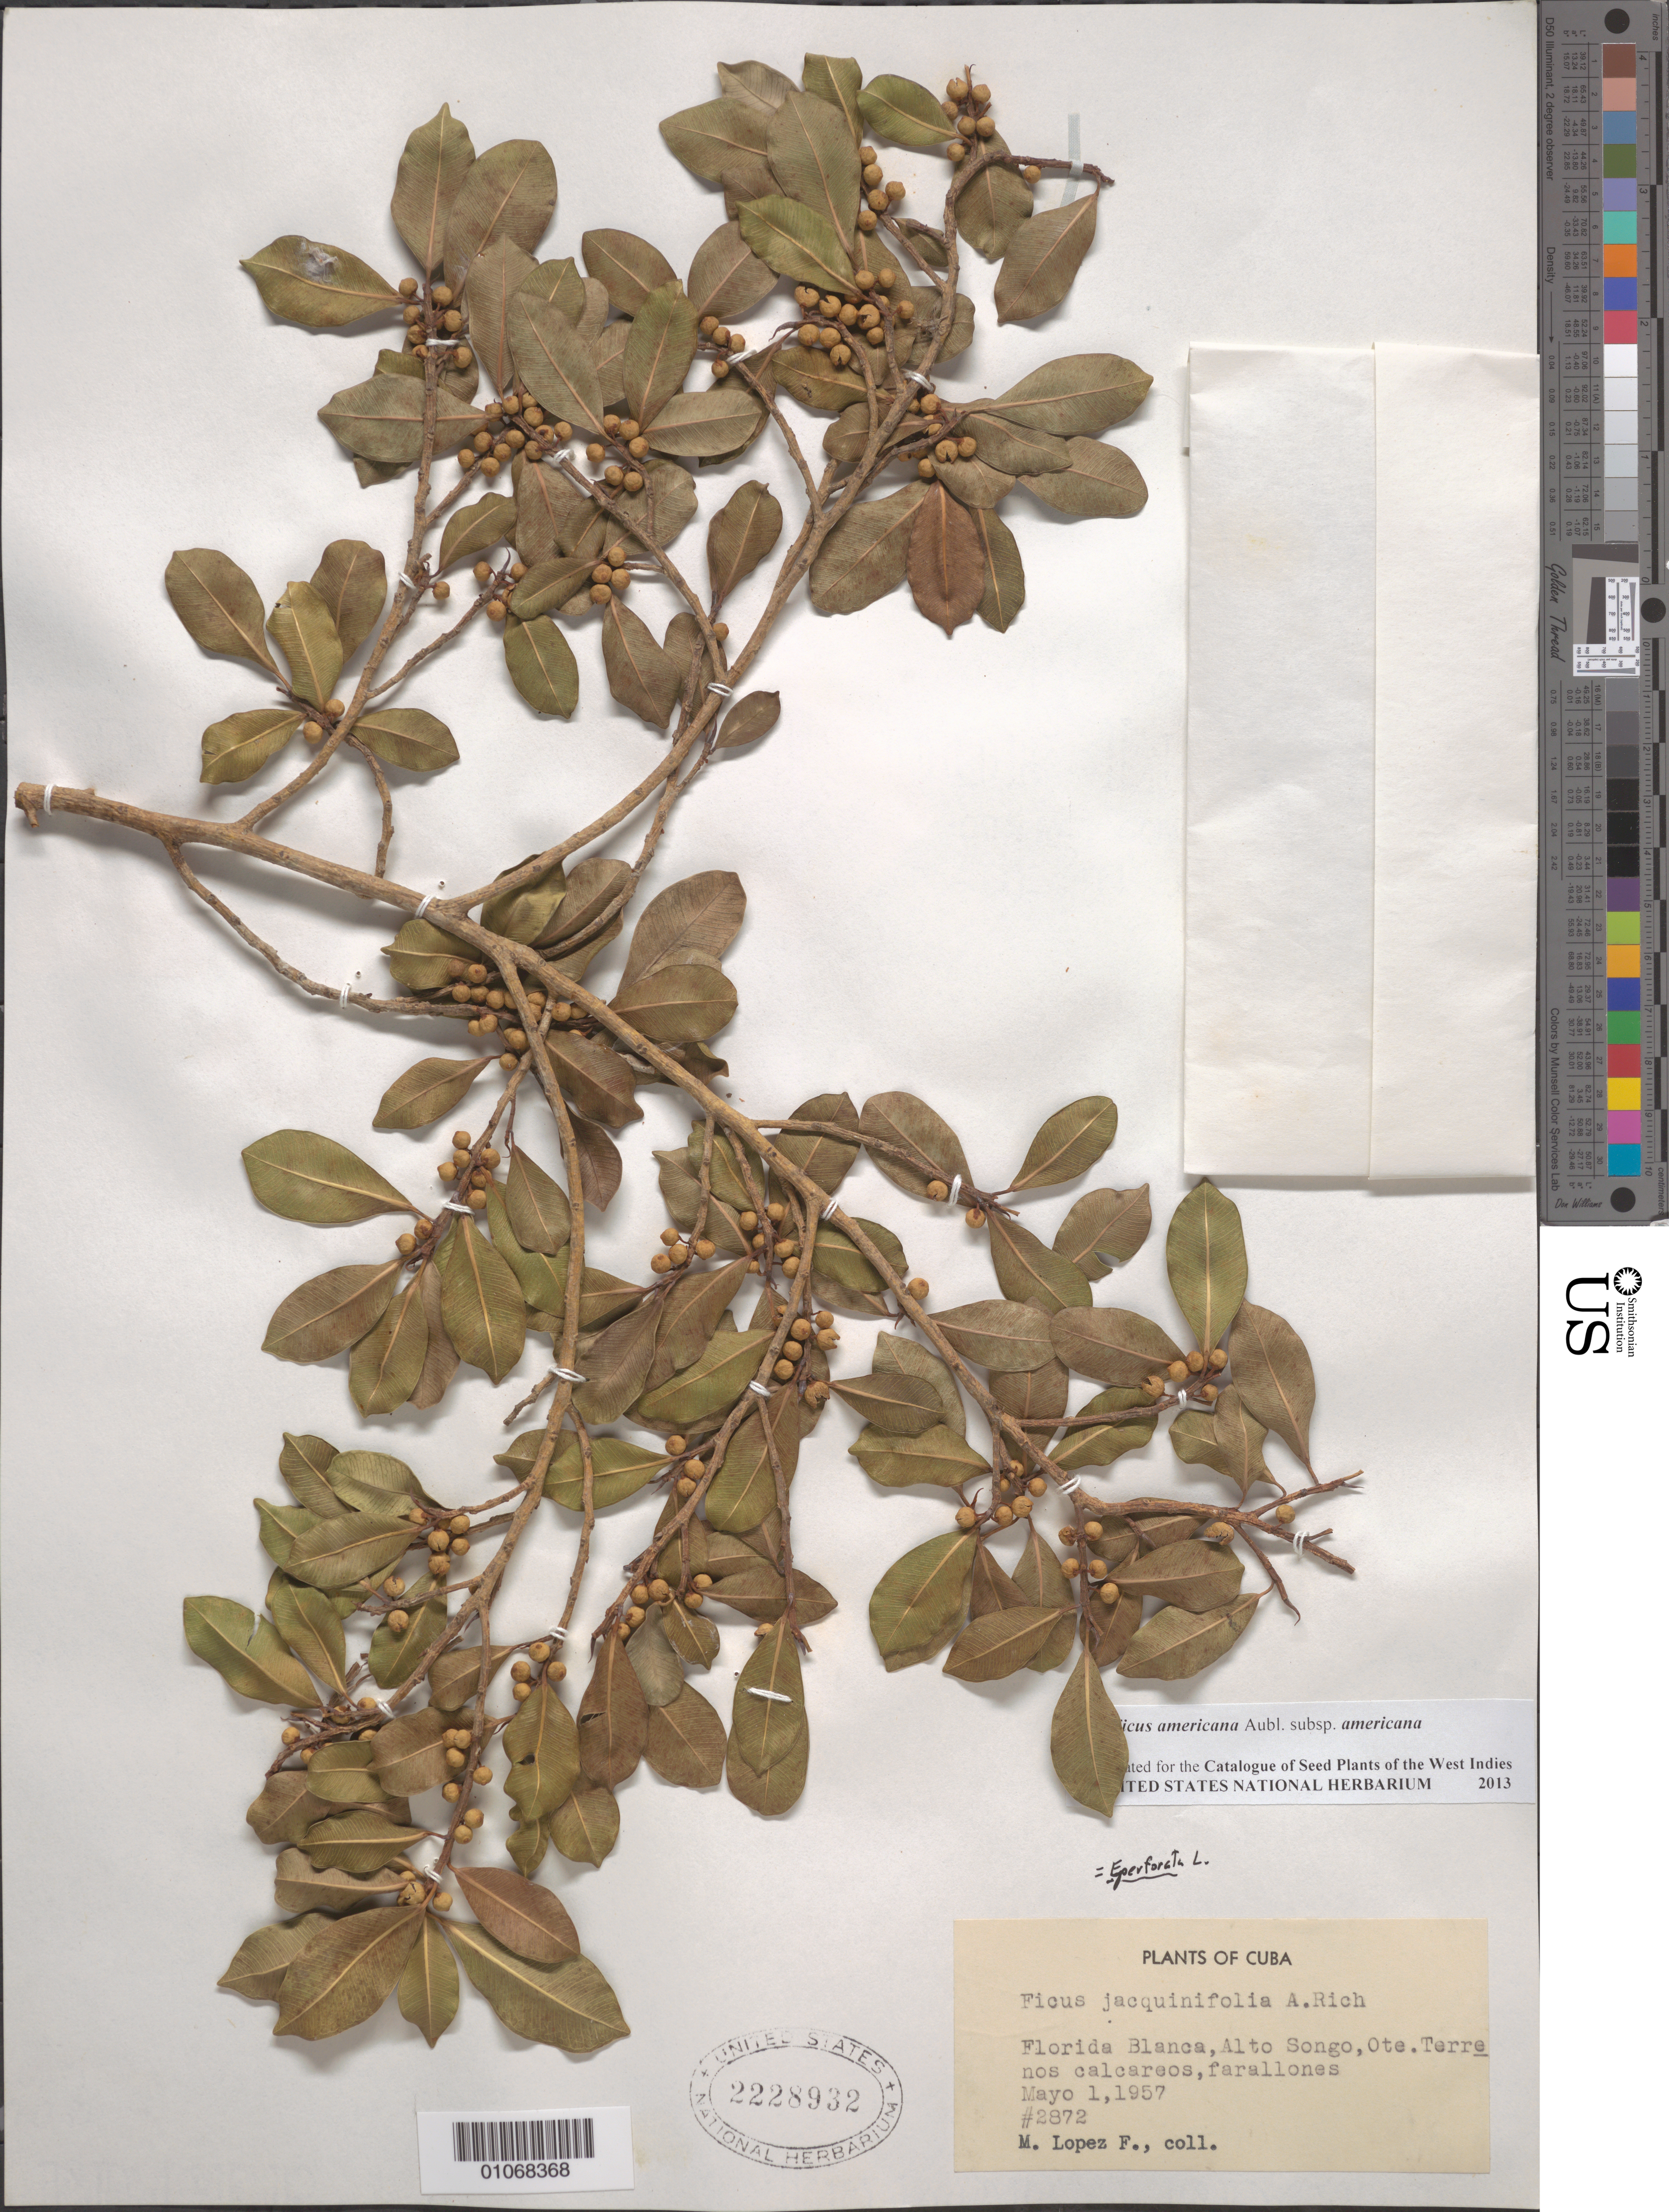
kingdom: Plantae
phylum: Tracheophyta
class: Magnoliopsida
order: Rosales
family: Moraceae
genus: Ficus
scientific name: Ficus perforata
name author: L.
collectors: M. López Figueiras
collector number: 2872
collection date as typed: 01 May 1957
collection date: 1957-05-01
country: Cuba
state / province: Santiago de Cuba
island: Cuba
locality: Florida Blanca, Alto Songo, Ote Terrenos calcareos, farallones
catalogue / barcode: US 2228932